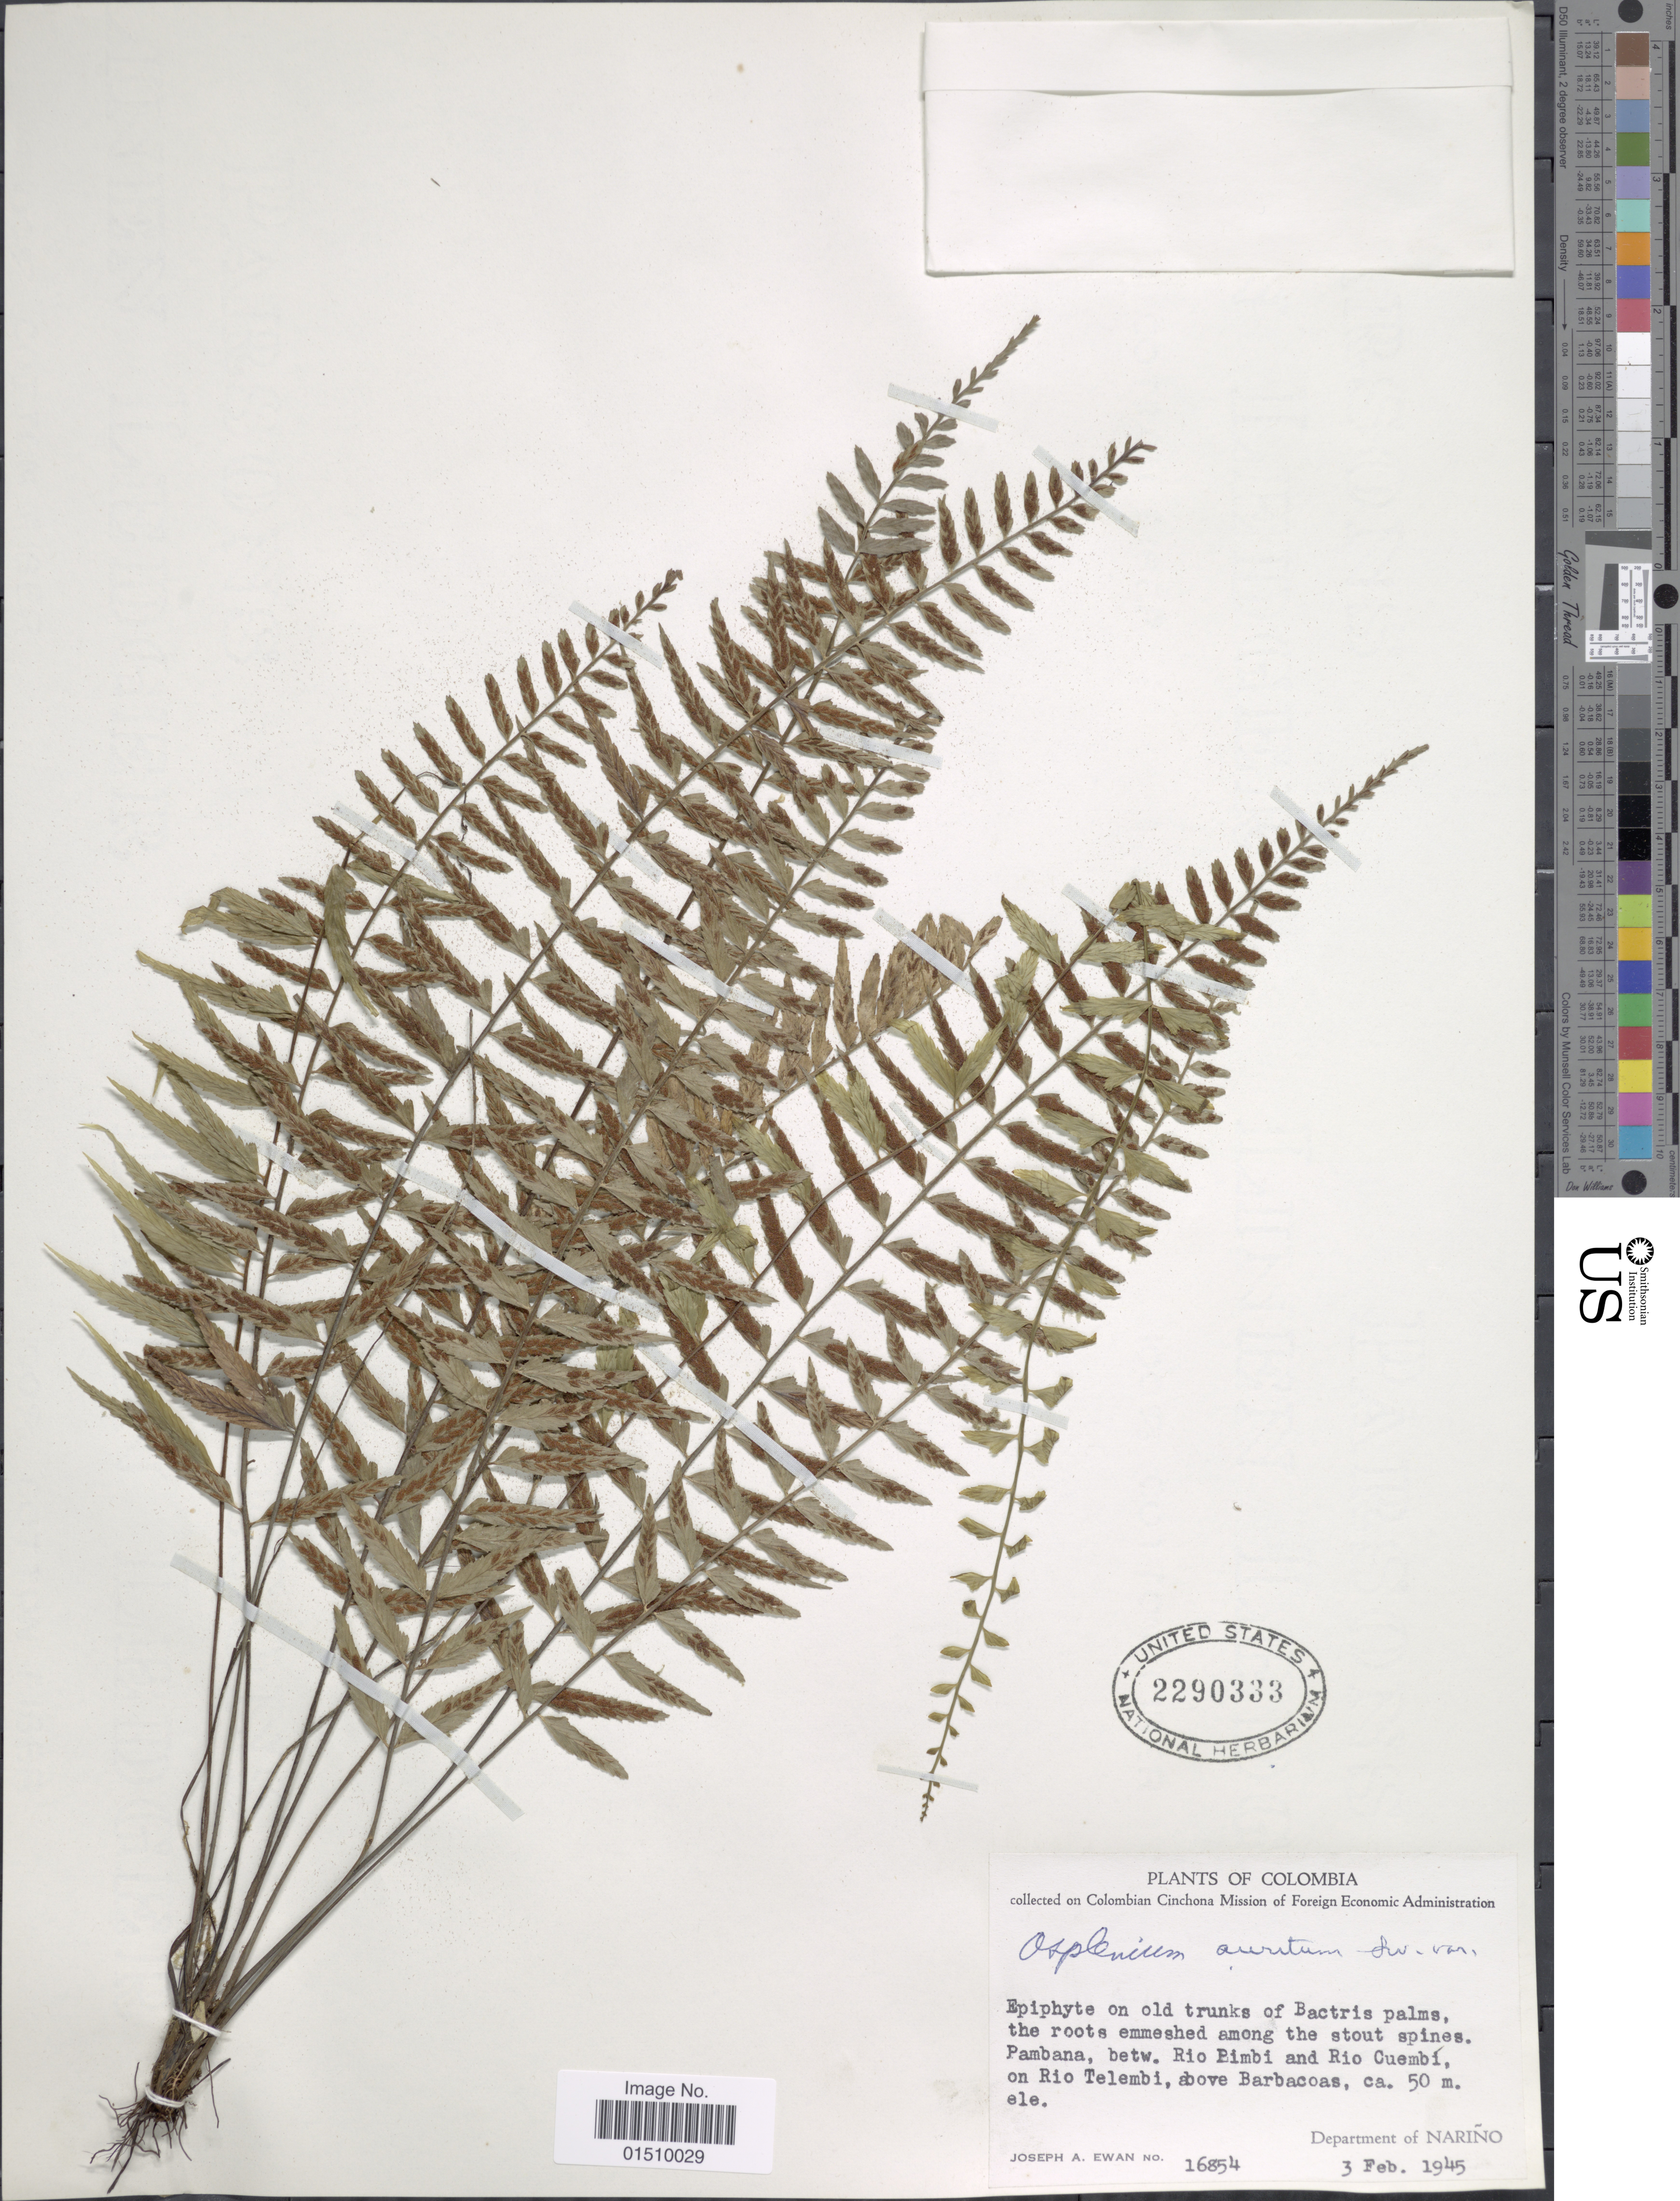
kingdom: Plantae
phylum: Tracheophyta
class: Polypodiopsida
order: Polypodiales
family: Aspleniaceae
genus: Asplenium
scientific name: Asplenium auritum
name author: Sw.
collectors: J. A. Ewan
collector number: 16854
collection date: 1945-02-03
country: Colombia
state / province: Nariño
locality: Colombia, Department of Narino, between Rio Pimbi and Rio Cuembi, on Rio Telembi, above Barbacoas.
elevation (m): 50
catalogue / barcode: US 2290333